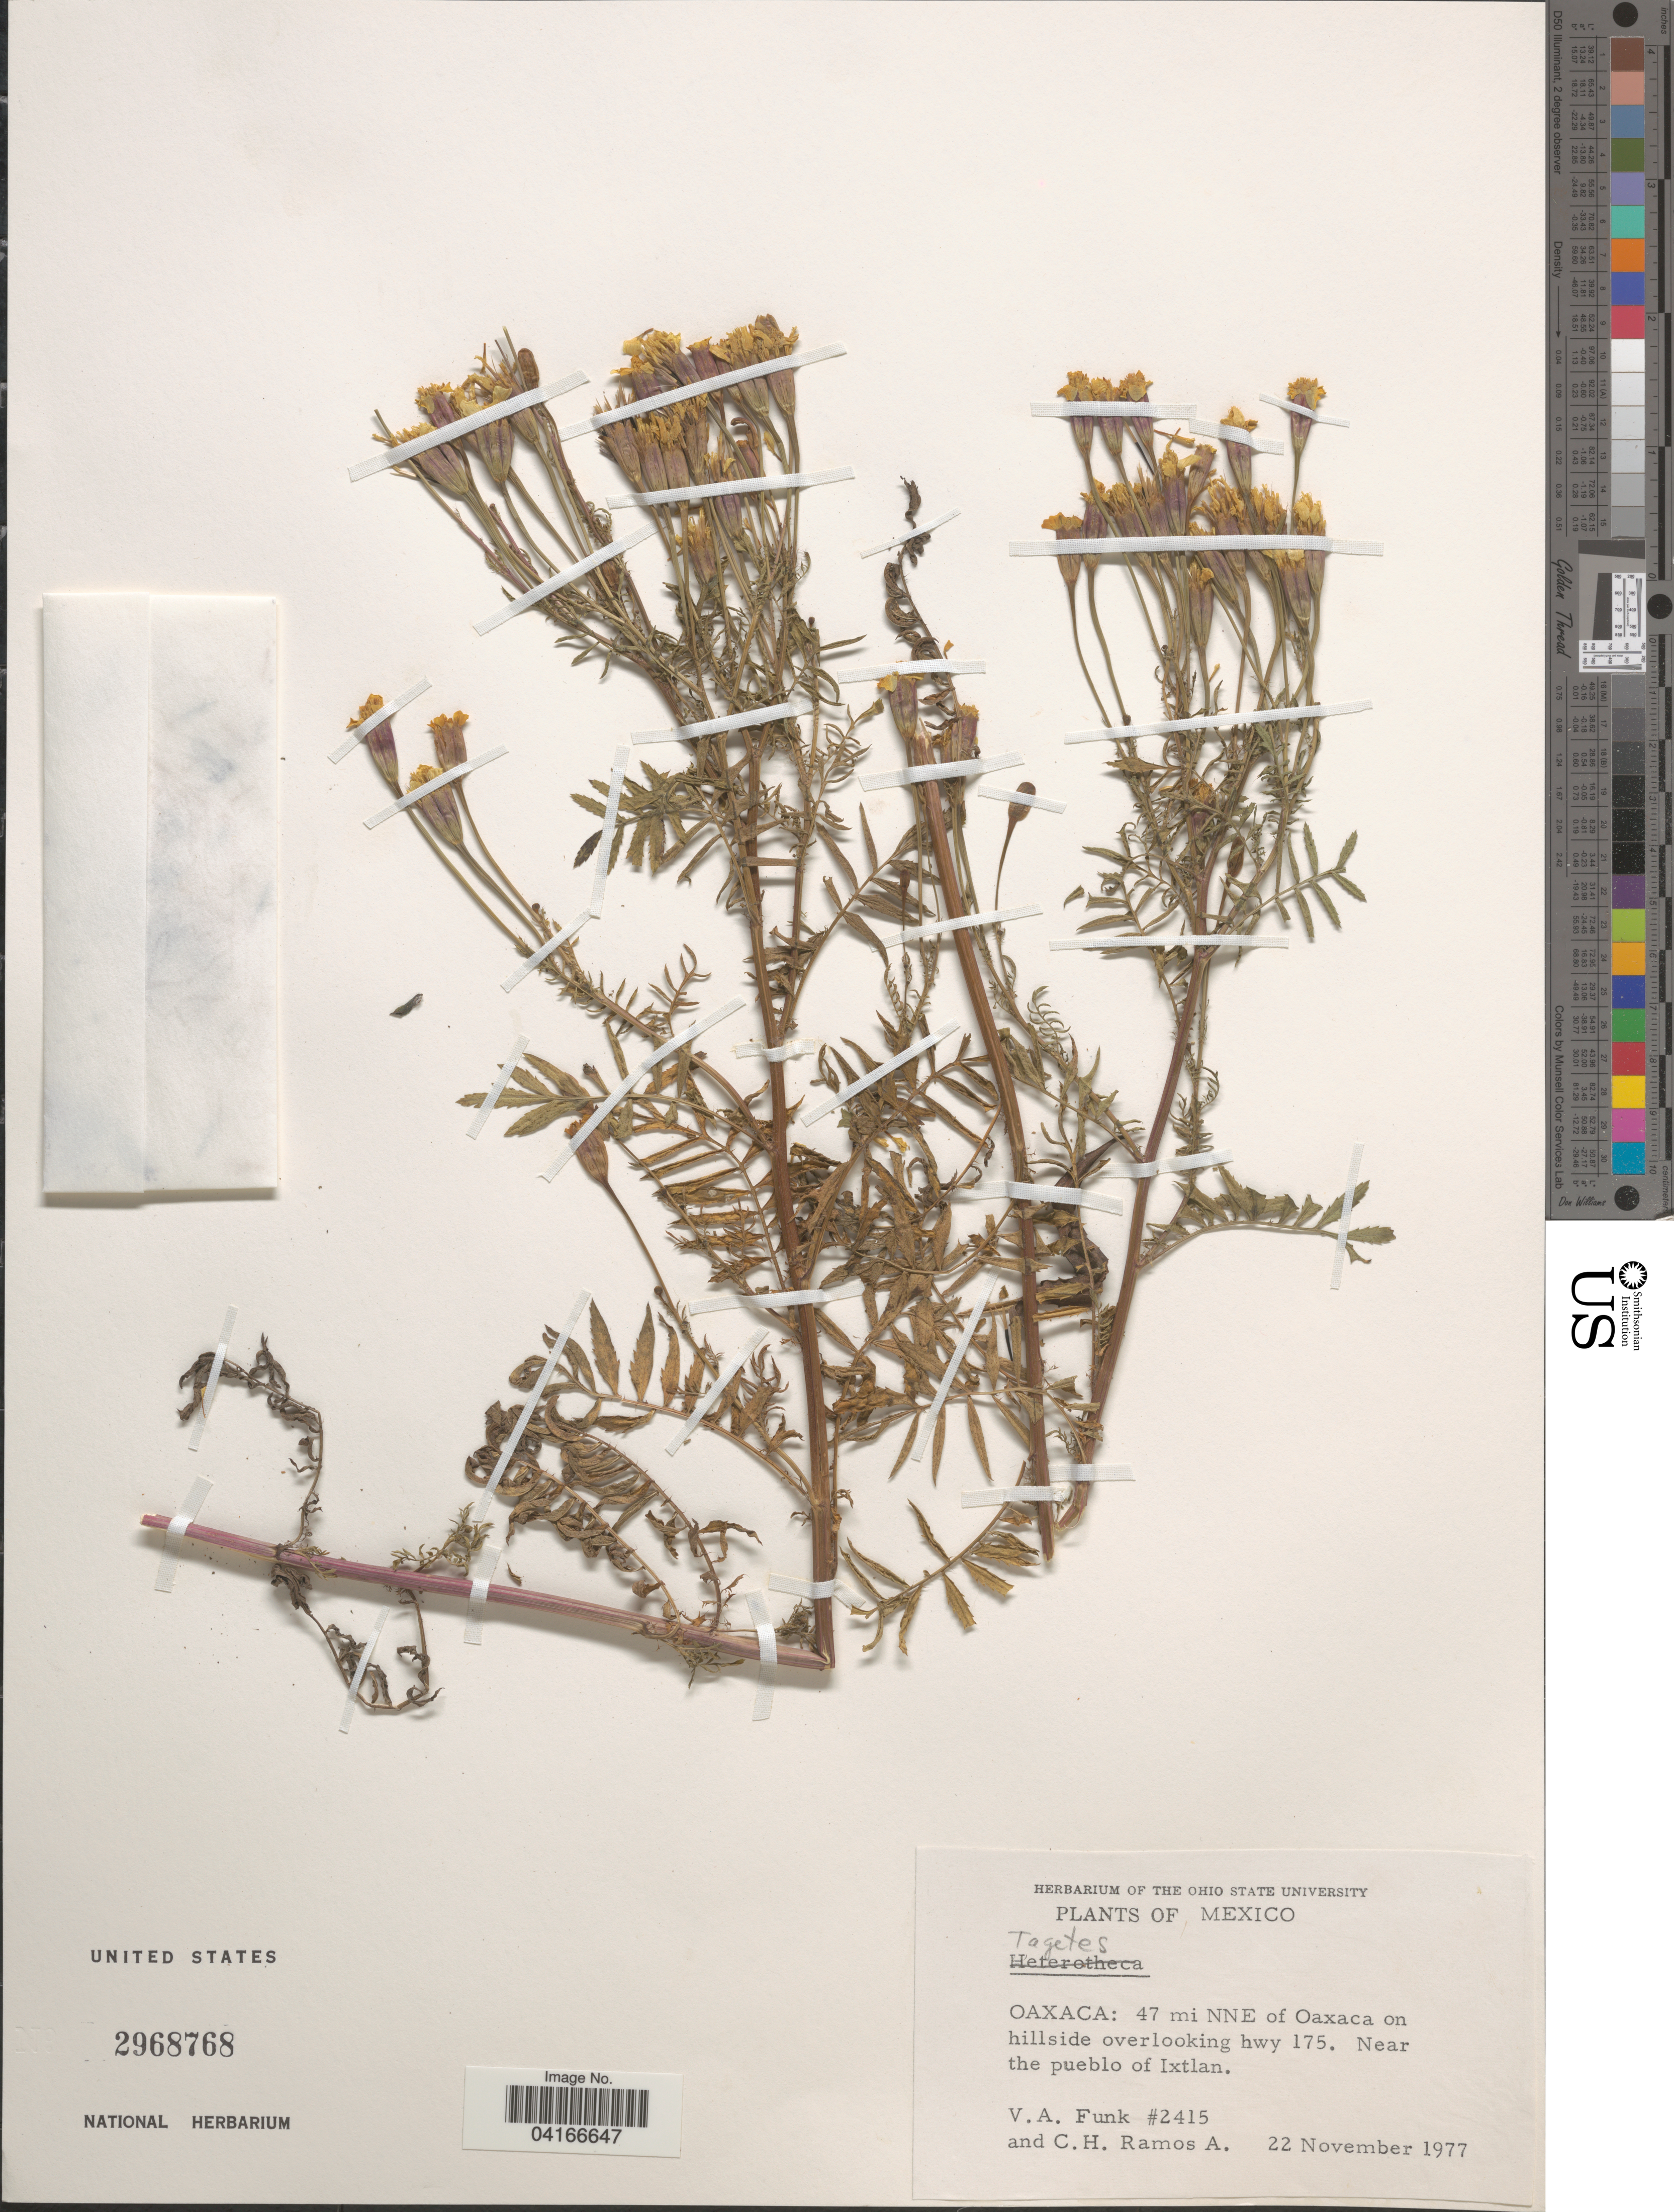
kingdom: Plantae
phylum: Tracheophyta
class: Magnoliopsida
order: Asterales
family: Asteraceae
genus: Tagetes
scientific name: Tagetes sp.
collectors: V. Funk & C. Ramos A.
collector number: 2415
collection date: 1977-11-22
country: Mexico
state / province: Oaxaca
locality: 47 mi NNE of Oaxaca on hillside overlooking hwy 175. Near the pueblo of Ixtlan.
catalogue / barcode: US 2968768